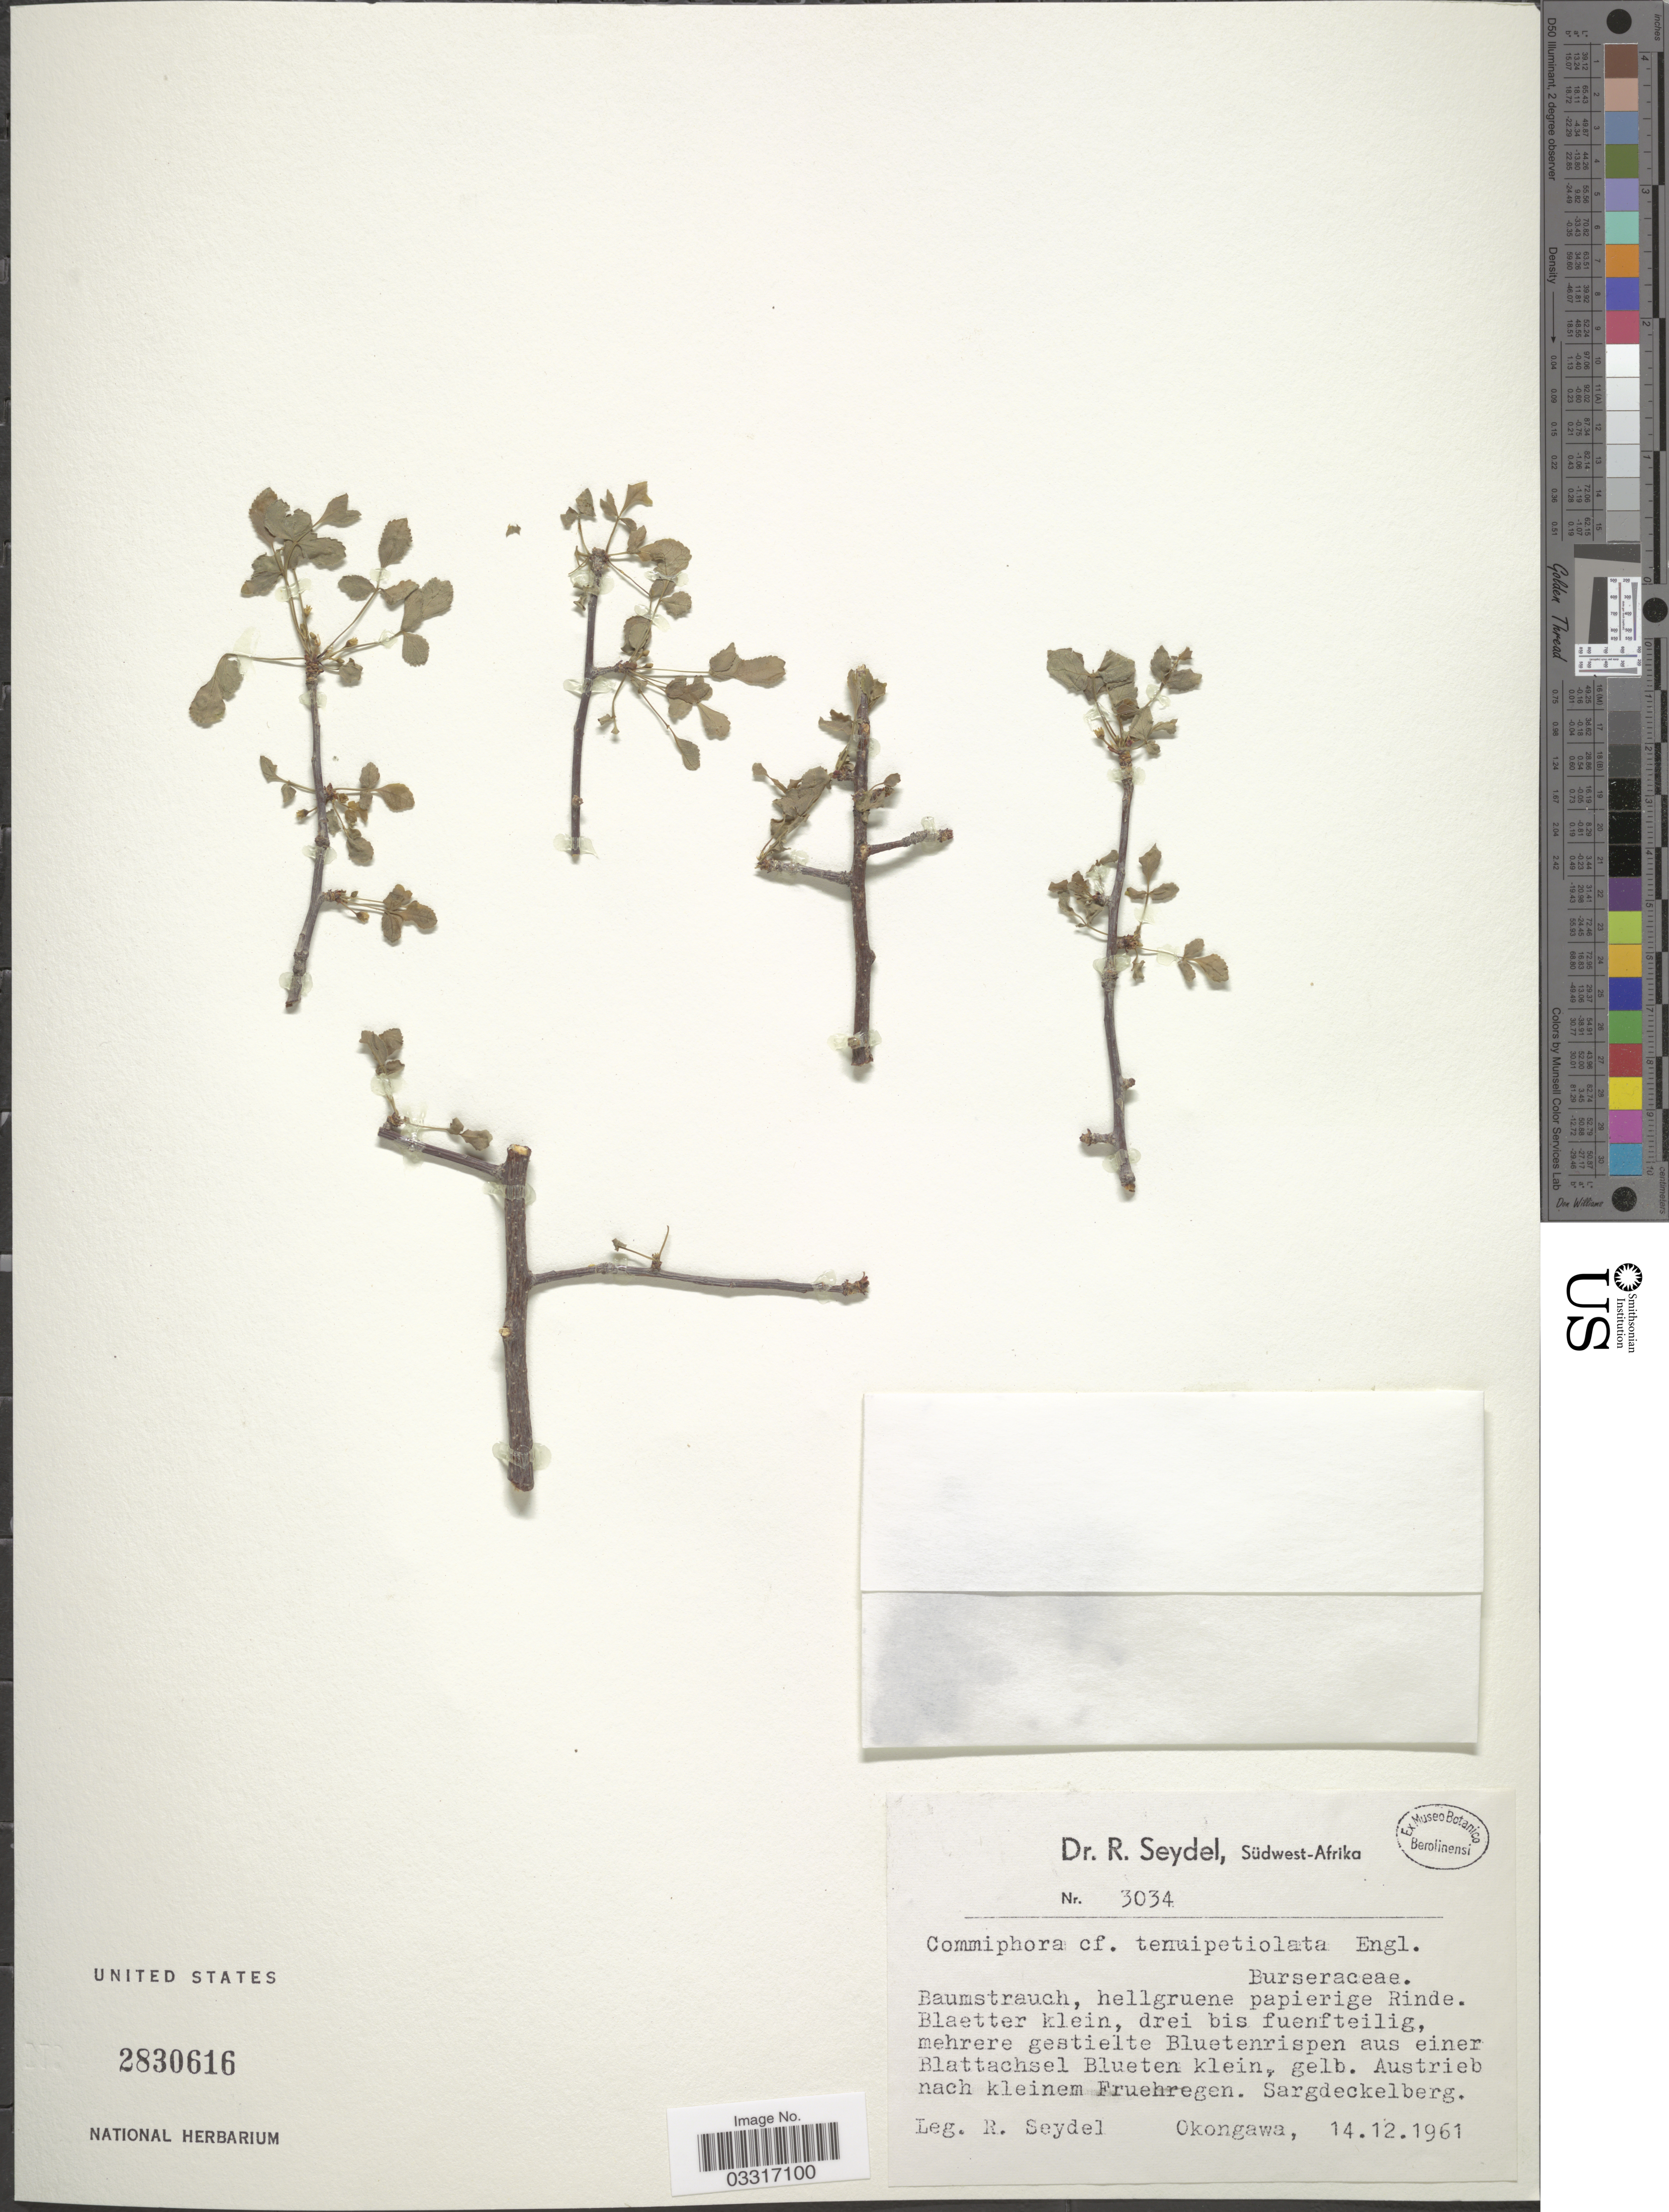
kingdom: Plantae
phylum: Tracheophyta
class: Magnoliopsida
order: Sapindales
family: Burseraceae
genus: Commiphora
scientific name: Commiphora tenuipetiolata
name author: Engl.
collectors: R. Seydel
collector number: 3034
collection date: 1961-12-14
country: Namibia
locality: Südwest-Afrika. Austrieb nach kleinem Fruehregen. Sargdeckelberg. Okongawa.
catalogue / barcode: US 2830616